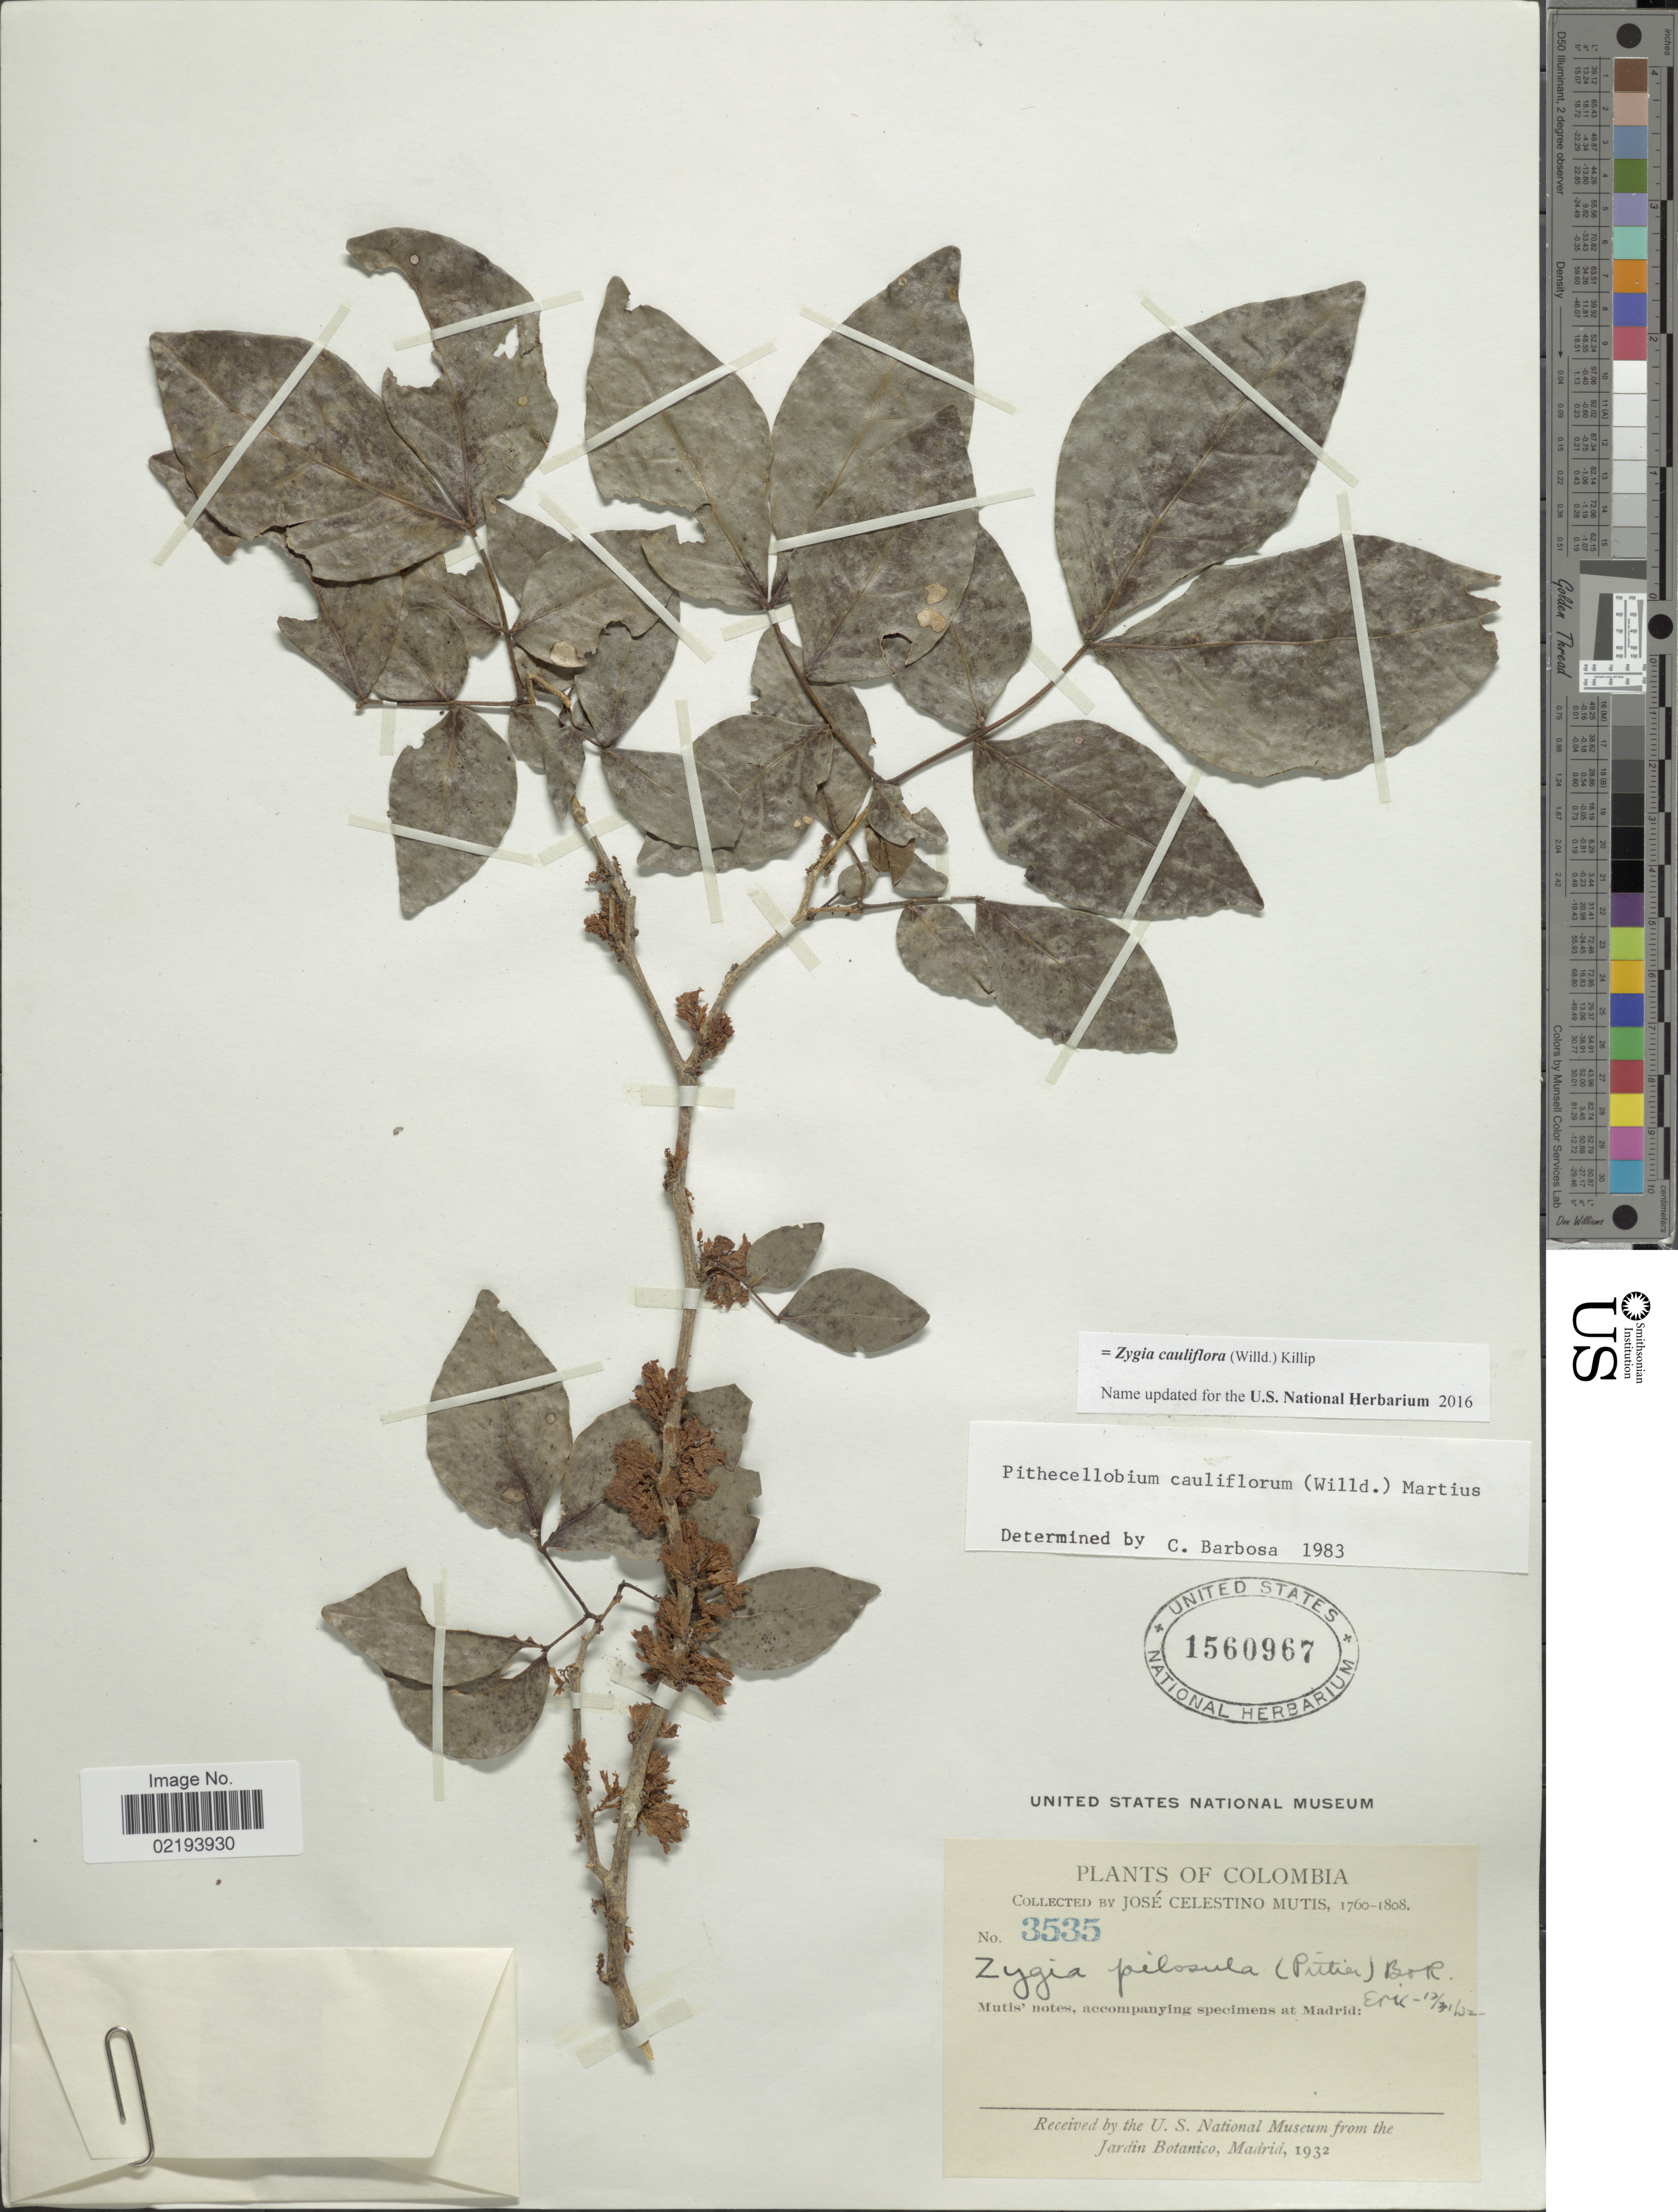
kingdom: Plantae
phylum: Tracheophyta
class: Magnoliopsida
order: Fabales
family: Fabaceae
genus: Zygia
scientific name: Zygia cauliflora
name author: (Willd.) Killip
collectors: J. C. B. Mutis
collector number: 3535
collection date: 1760/1808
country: Colombia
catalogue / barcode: US 1560967